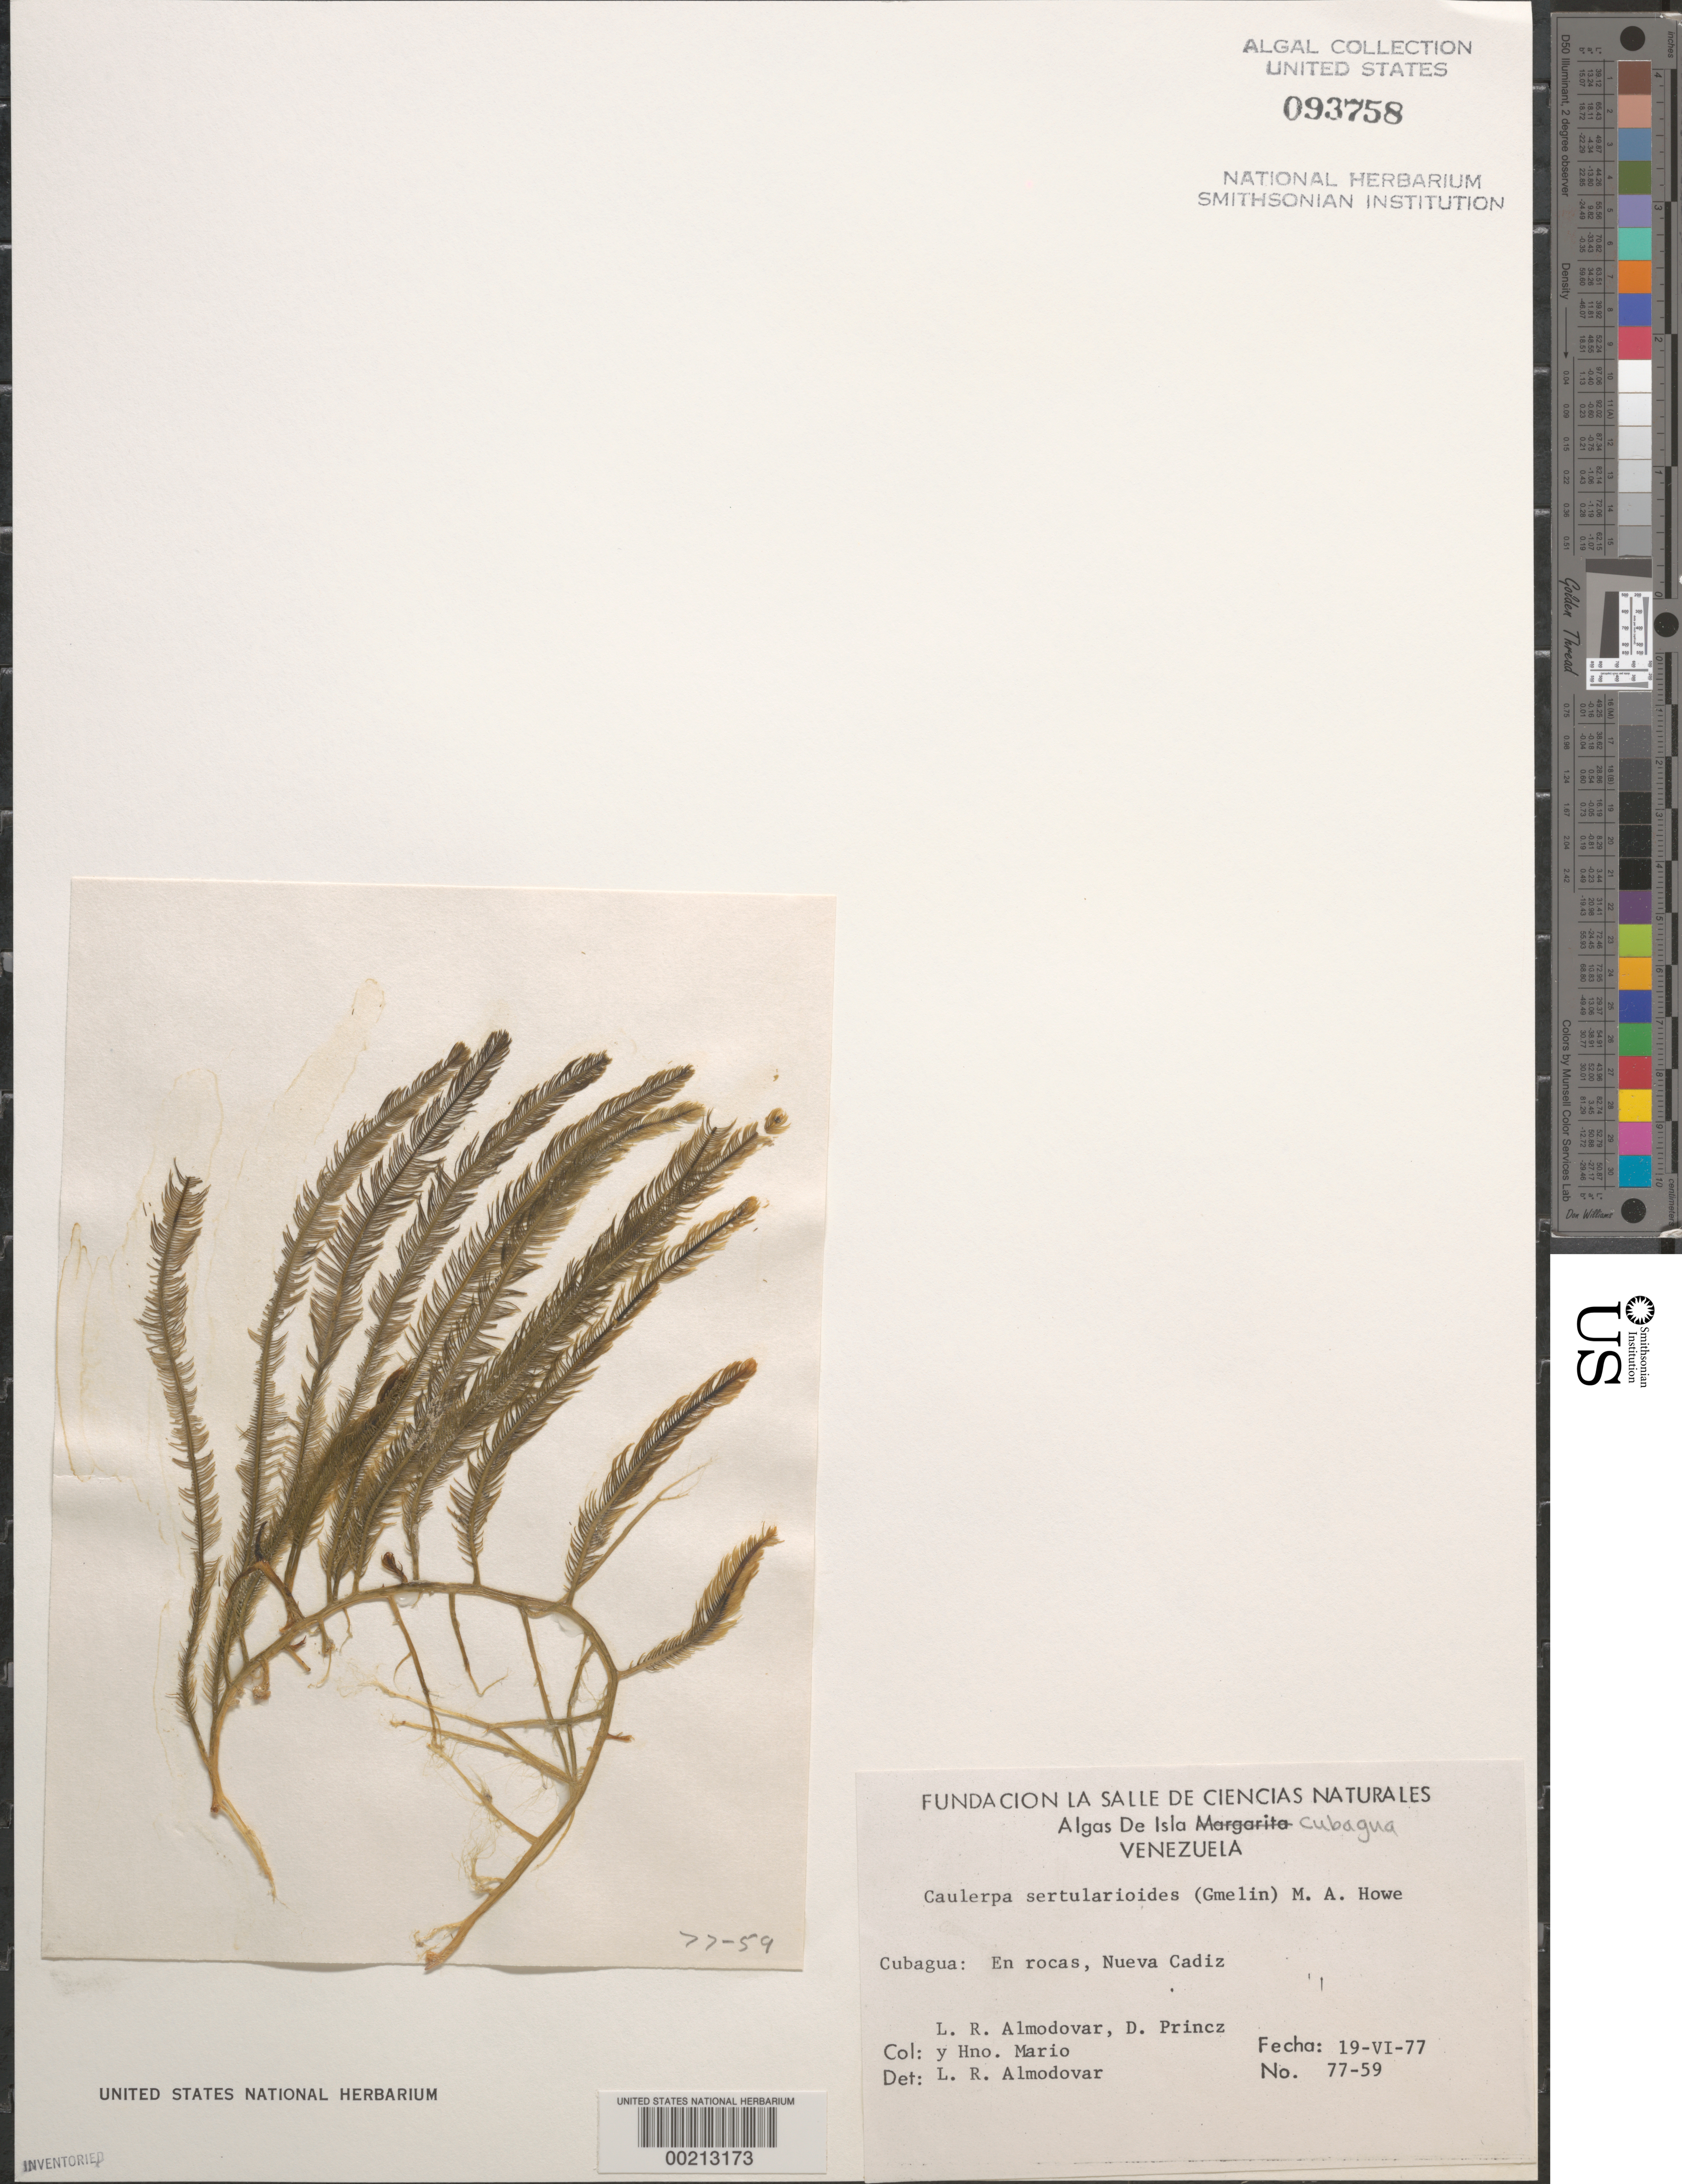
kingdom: Plantae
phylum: Chlorophyta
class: Ulvophyceae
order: Bryopsidales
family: Caulerpaceae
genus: Caulerpa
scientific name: Caulerpa sertularioides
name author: (S.G. Gmel.) M. Howe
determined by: Almodovar, L. R.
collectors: L. Almodovar, D. Princz & H. Mario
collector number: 77-59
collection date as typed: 19 Jun 1977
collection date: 1977-06-19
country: Venezuela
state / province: Nueva Esparta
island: Cubagua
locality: Nueva Cadiz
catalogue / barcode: US 93758